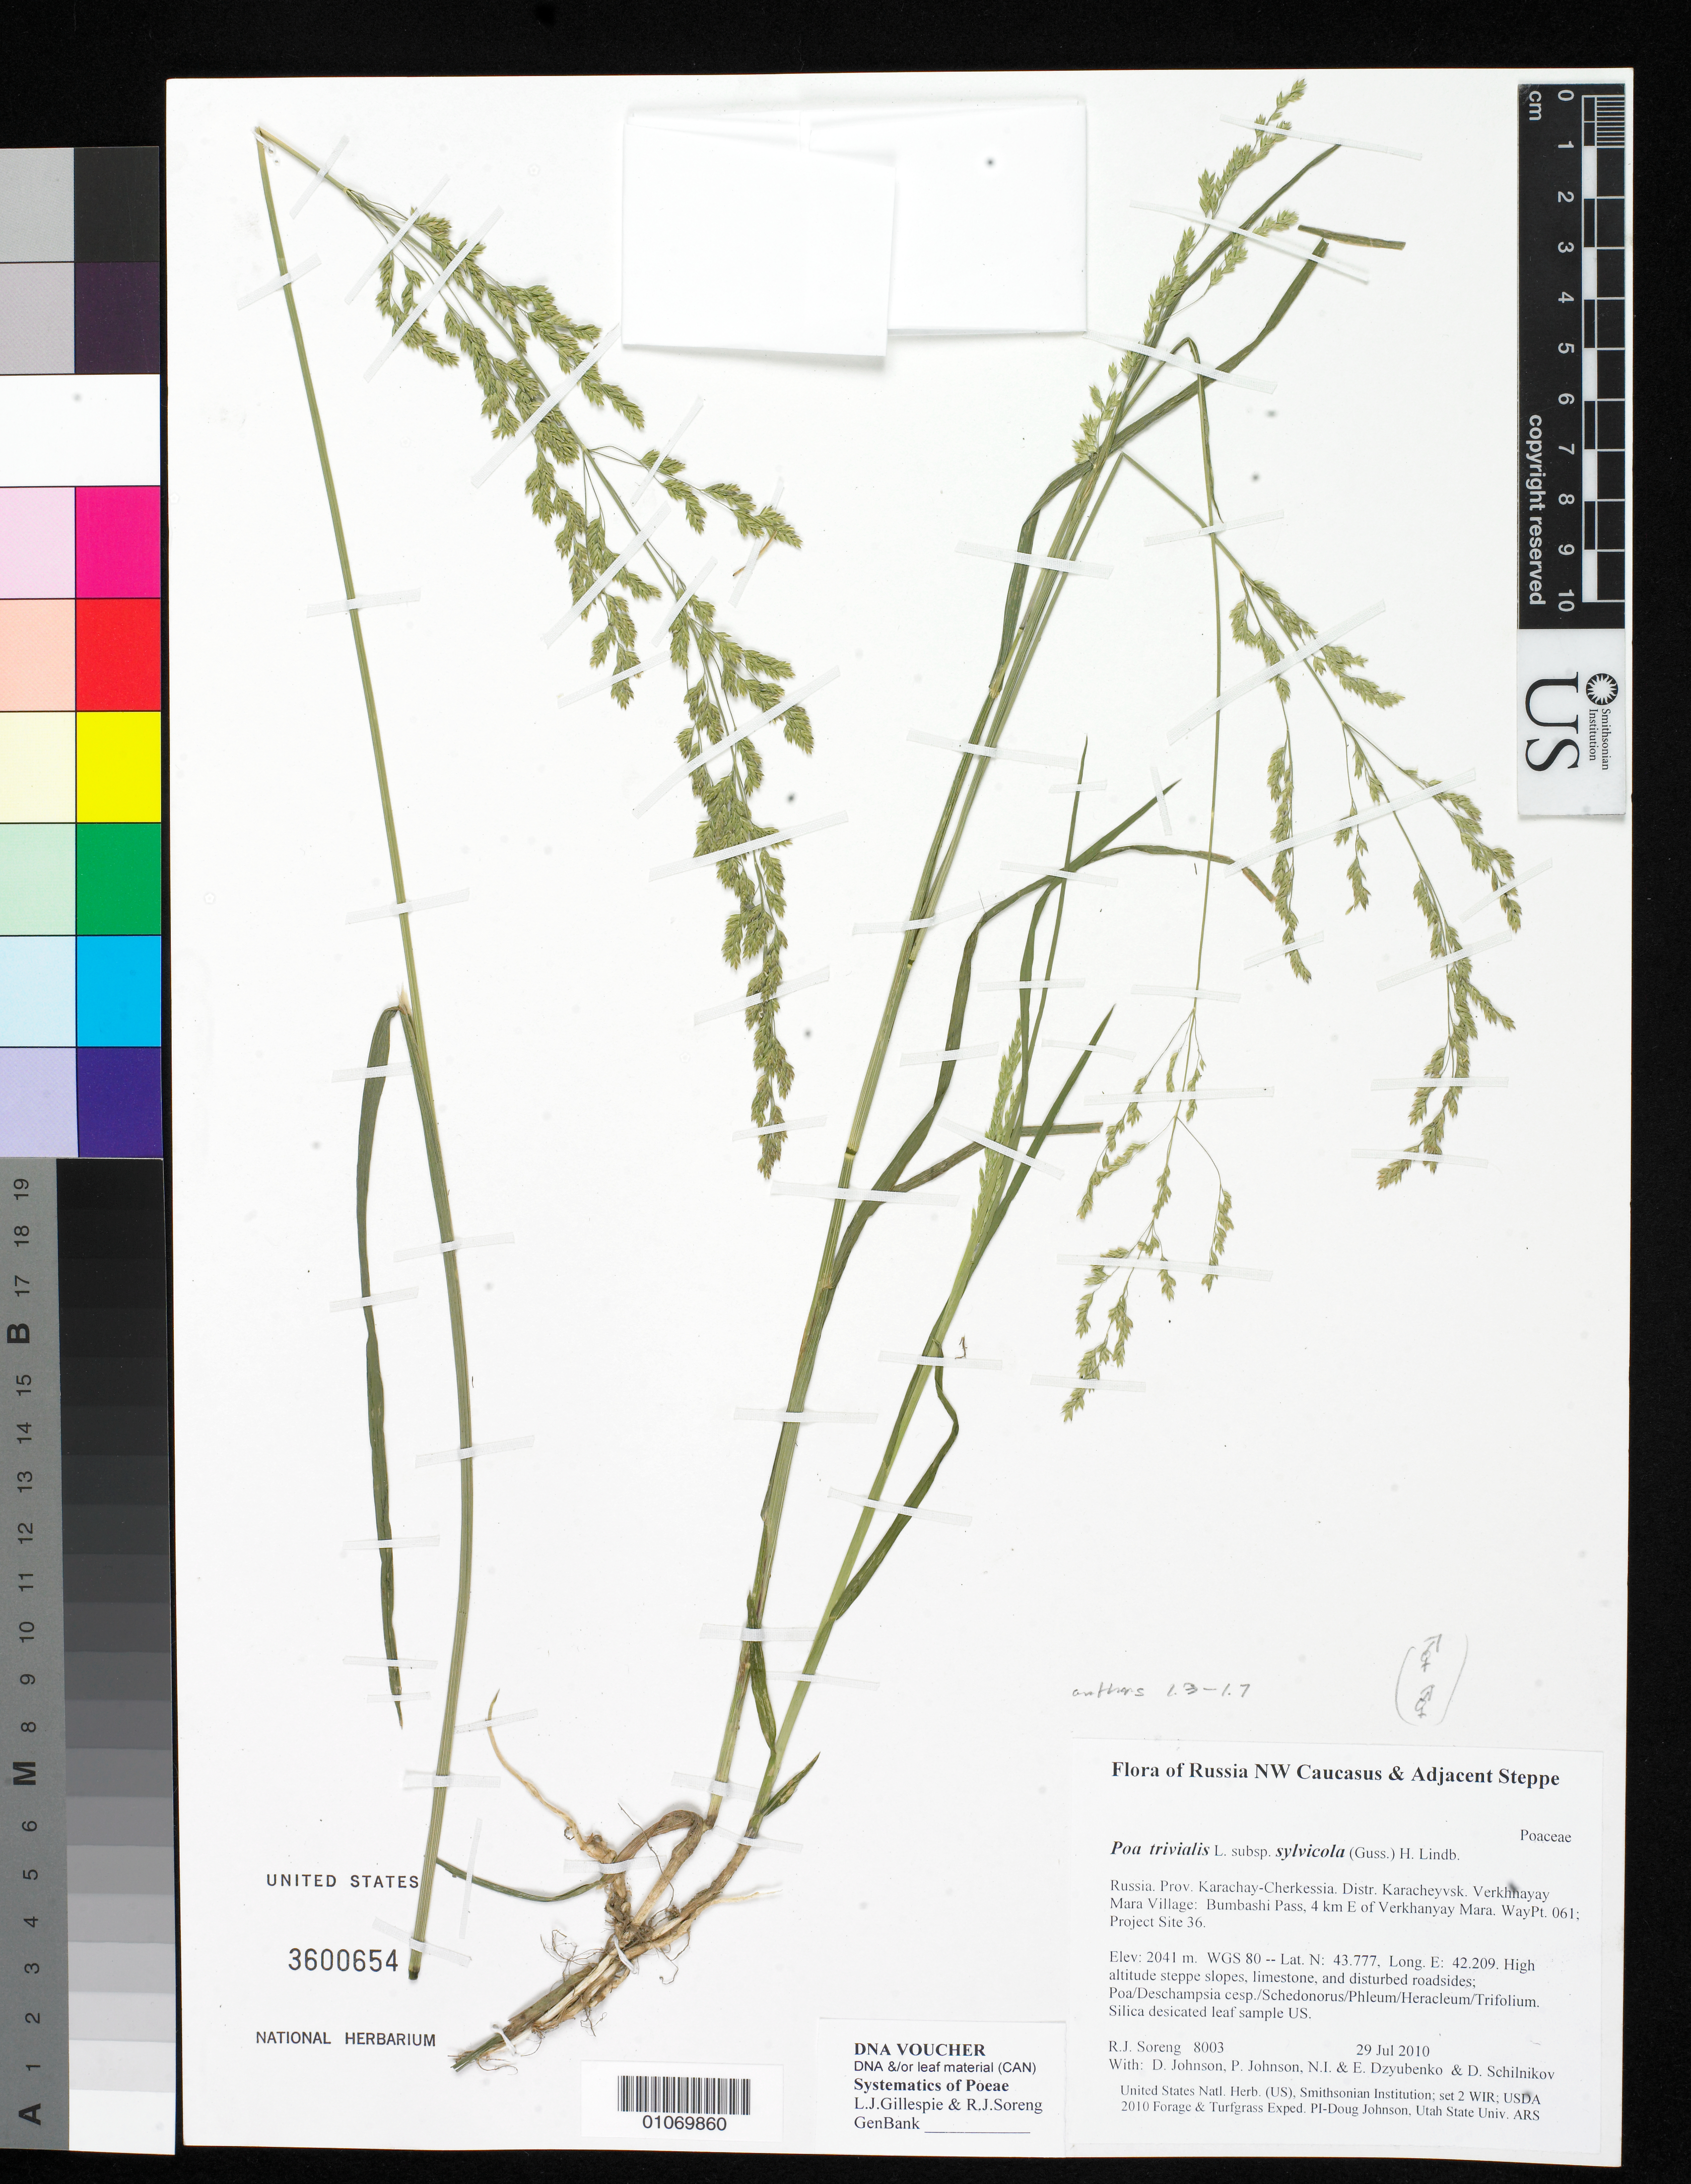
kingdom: Plantae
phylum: Tracheophyta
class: Liliopsida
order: Poales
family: Poaceae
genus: Poa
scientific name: Poa trivialis subsp. sylvicola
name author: (Gussone) H. Lindb.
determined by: Soreng, Robert J., Research Associate (BOT), Smithsonian Institution - National Museum of Natural History (UNITED STATES)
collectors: R. J. Soreng, D. Johnson, P. Johnson, N. Dzyubenko, E. Dzyubenko & D. Schilnikov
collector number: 8003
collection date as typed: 29 Jul 2010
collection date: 2010-07-29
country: Russian Federation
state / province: Karachay-Cherkess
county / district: Karacheyvsk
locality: Verkhnayay Mara Village: Bumbashi Pass, 4 km E of Verkhanyay Mara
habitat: High altitude steppe slopes, limestone, and disturbed roadsides; Poa/Deschampsia cesp./Schedonorus/Phleum/Heracleum/Trifolium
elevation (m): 2041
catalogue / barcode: US 3600654